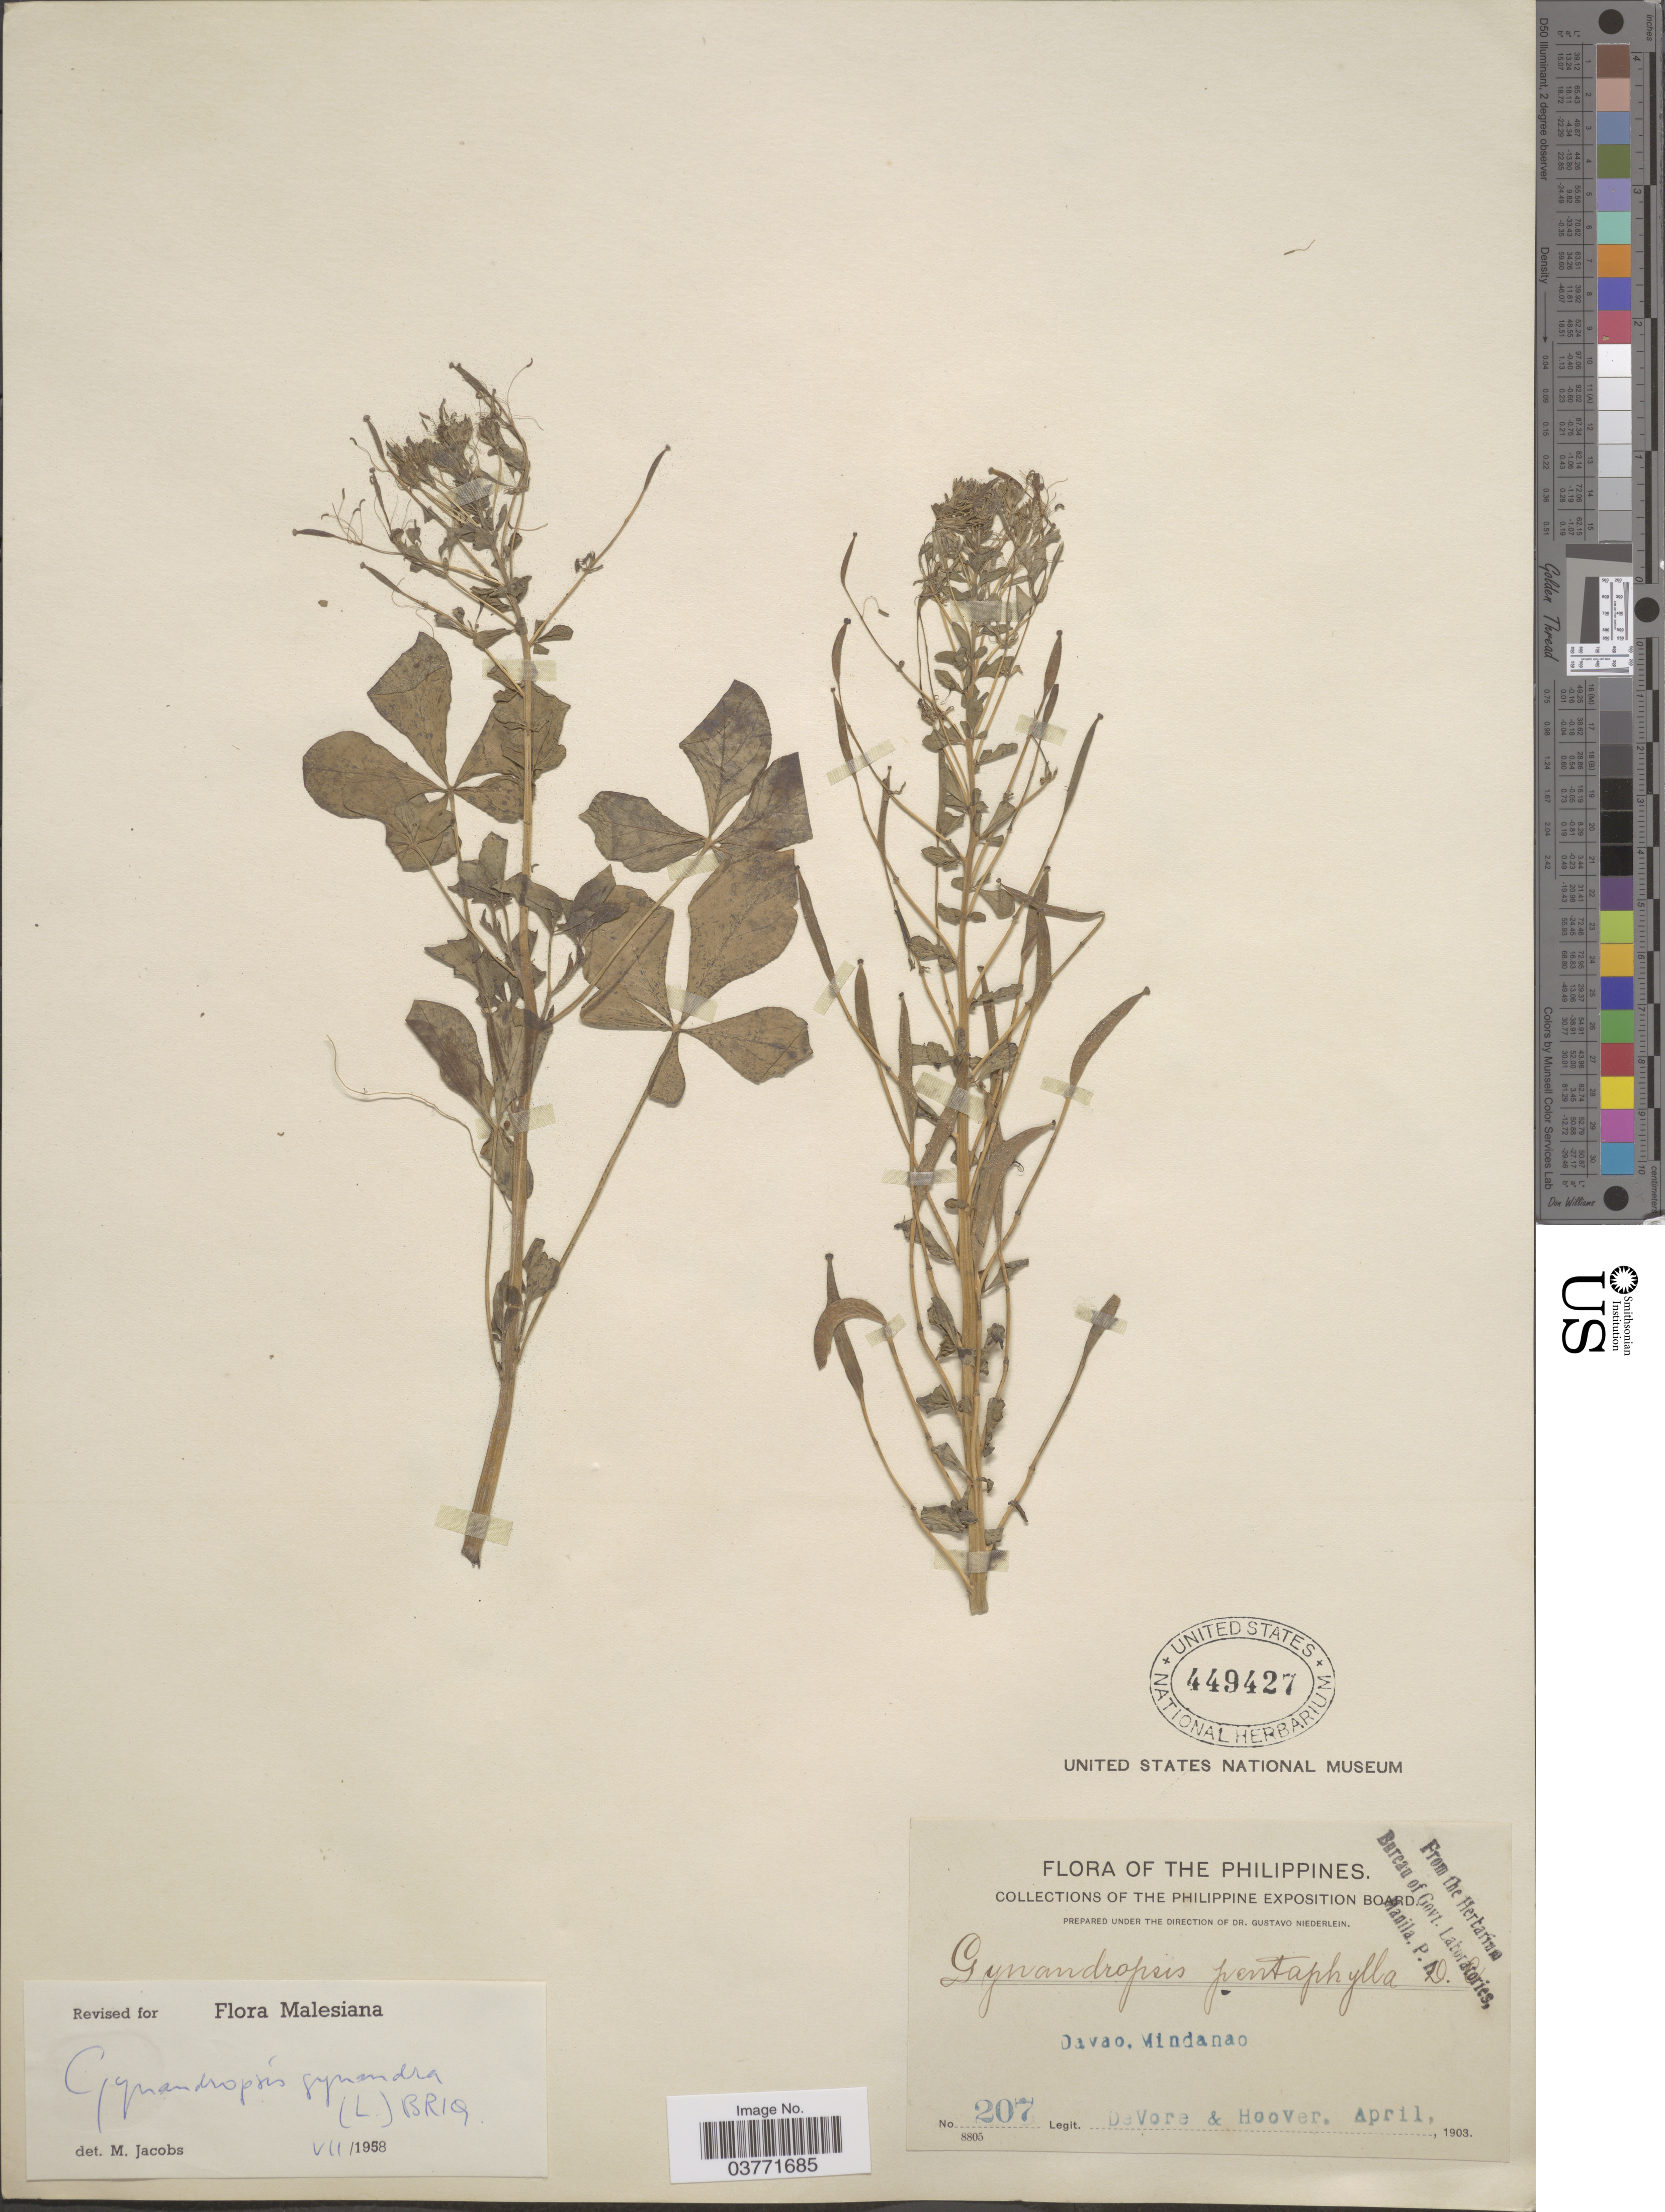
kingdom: Plantae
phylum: Tracheophyta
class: Magnoliopsida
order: Brassicales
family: Cleomaceae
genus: Gynandropsis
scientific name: Gynandropsis gynandra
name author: (L.) Briq.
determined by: Jacobs, M.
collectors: -. DeVore & -- Hoover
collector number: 207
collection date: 1903-04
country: Philippines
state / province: Davao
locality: The Philippines. Davao, Mindanao.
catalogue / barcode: US 449427